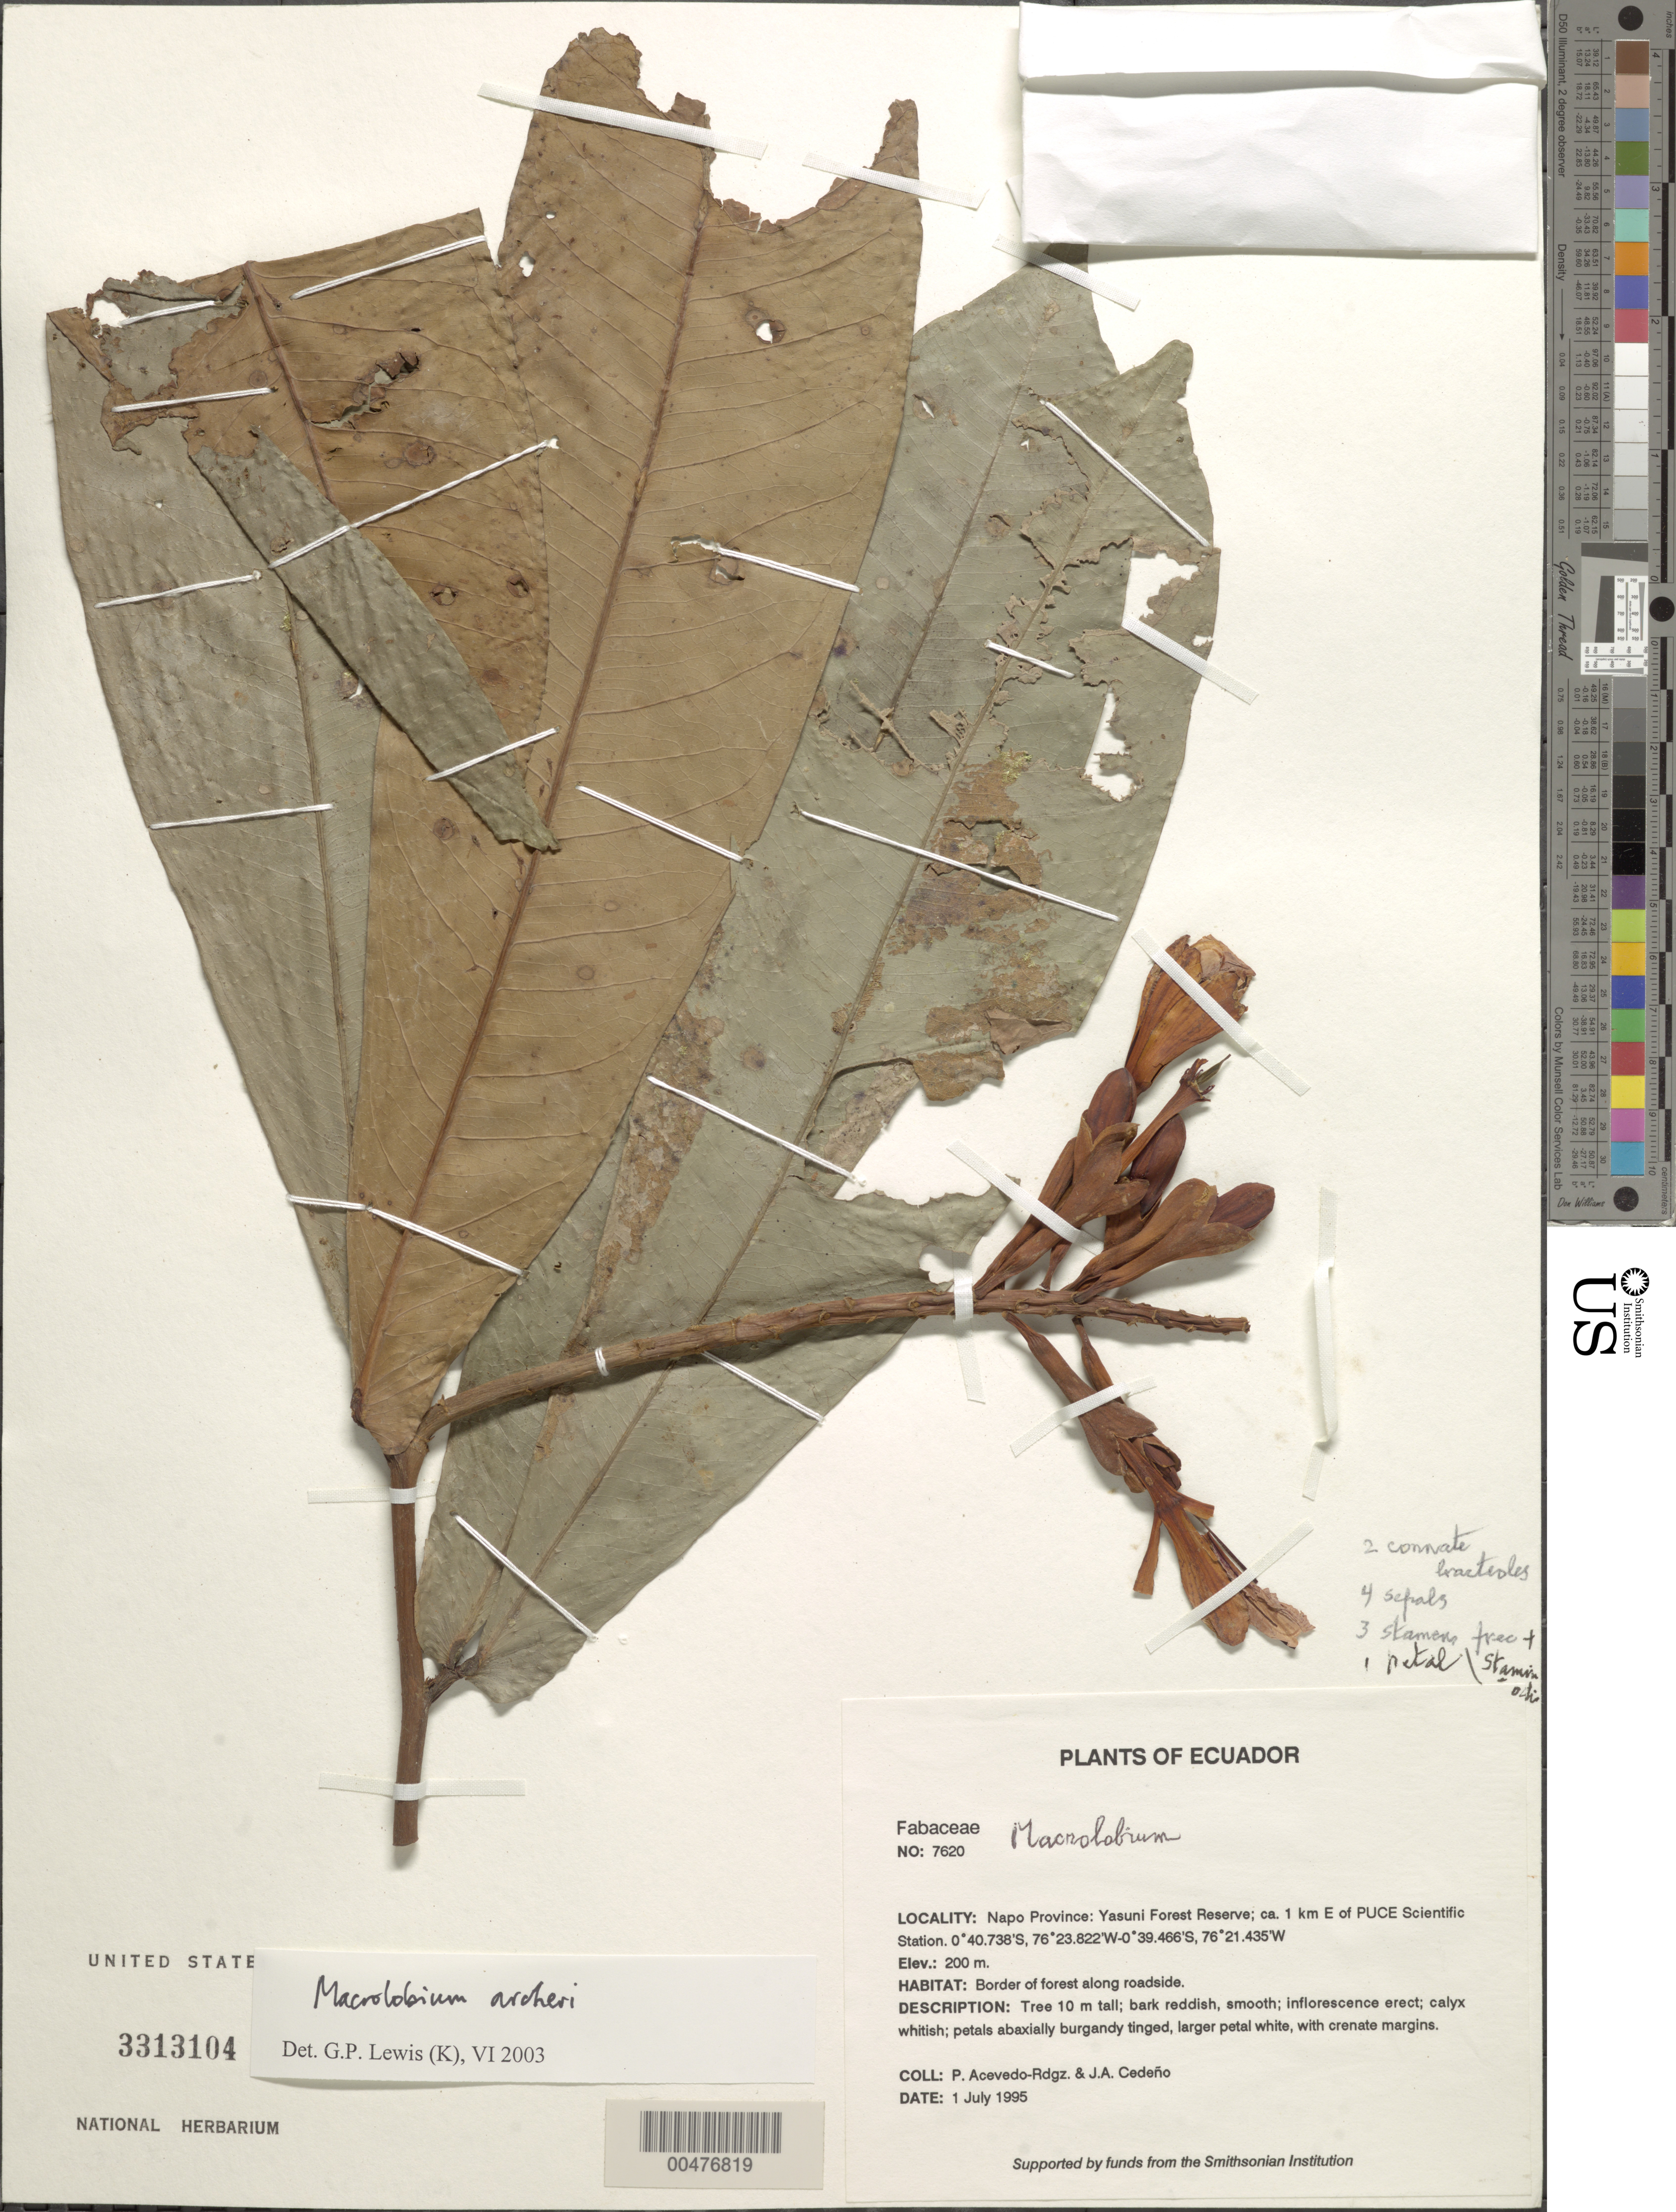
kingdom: Plantae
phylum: Tracheophyta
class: Magnoliopsida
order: Fabales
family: Fabaceae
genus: Macrolobium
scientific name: Macrolobium sp. nov.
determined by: Trujillo, A. M.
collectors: P. Acevedo-Rodr. & J. A. Cedeño M.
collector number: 7620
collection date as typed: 01 Jul 1995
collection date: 1995-07-01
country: Ecuador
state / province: Napo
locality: Napo Province: Yasuni Forest Reserve; ca. 1 km E of PUCE Scientific Station.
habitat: Border of forest along roadside.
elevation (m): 200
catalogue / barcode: US 3313104